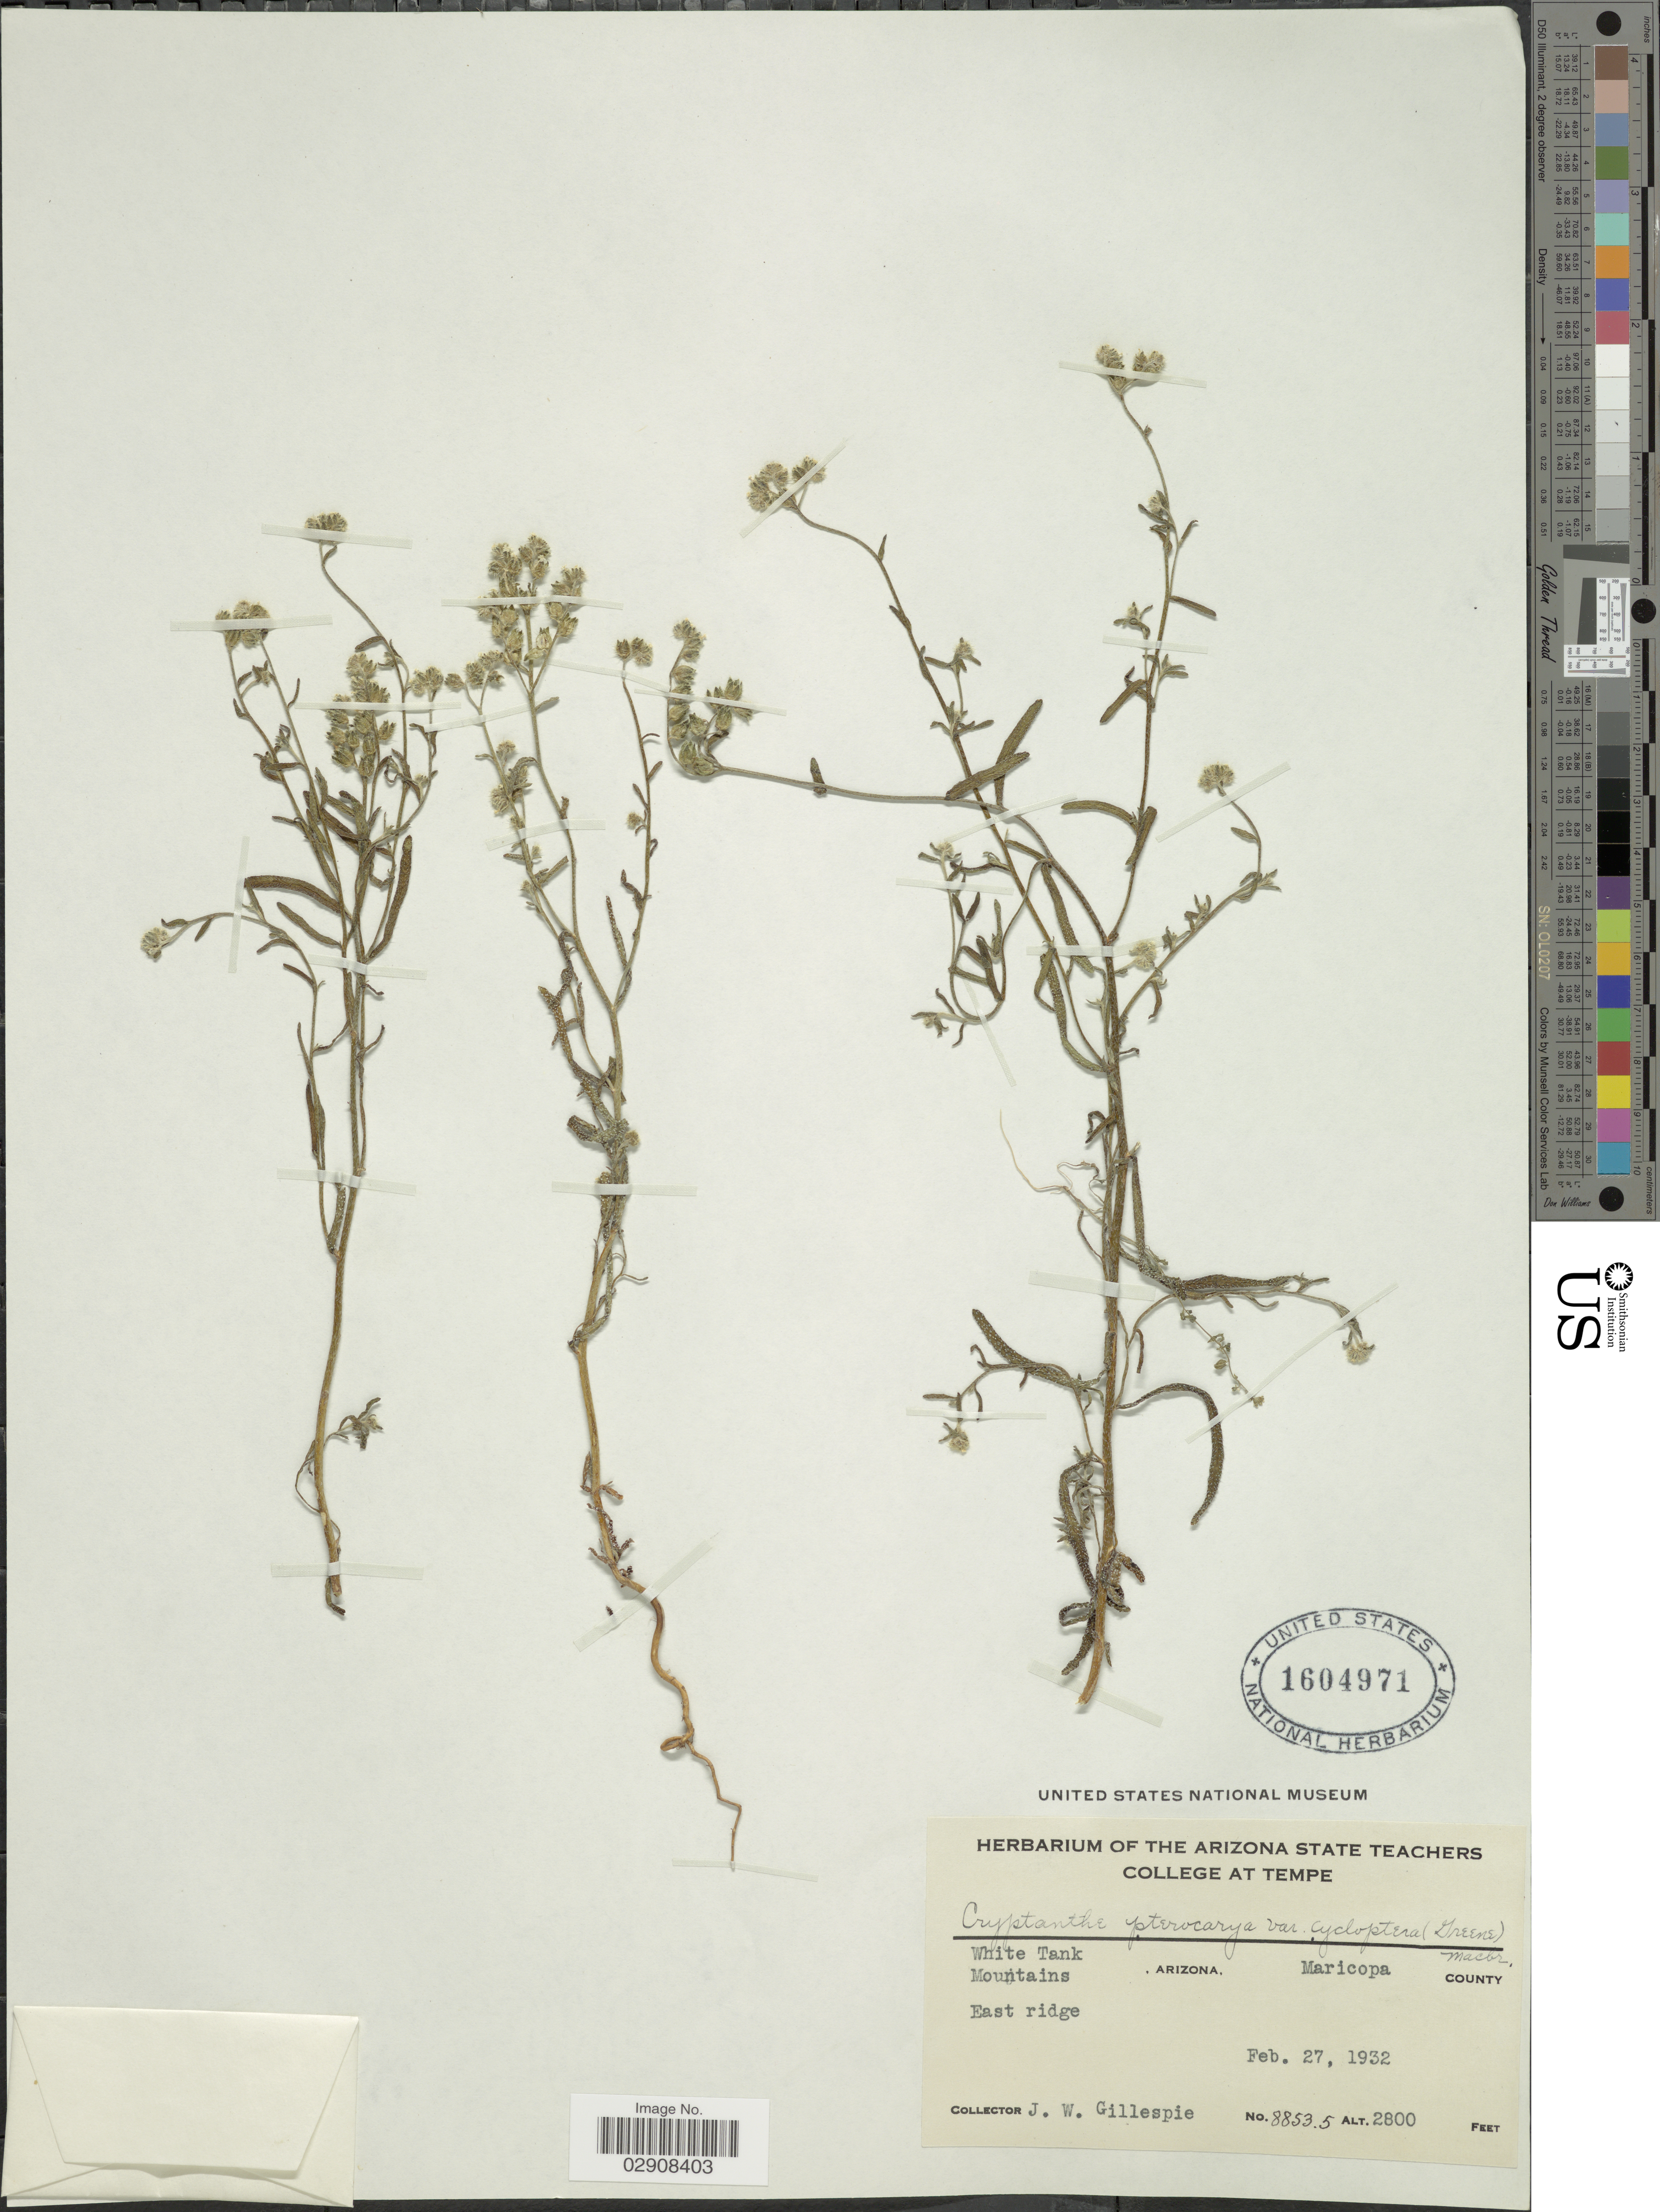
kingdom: Plantae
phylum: Tracheophyta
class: Magnoliopsida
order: Boraginales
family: Boraginaceae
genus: Cryptantha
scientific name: Cryptantha pterocarya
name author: (Torr.) Greene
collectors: J. W. Gillespie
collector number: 88535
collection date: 1932-02-27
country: United States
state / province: Arizona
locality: White Tank Mountains, East ridge. Maricopa County.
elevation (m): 853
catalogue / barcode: US 1604971